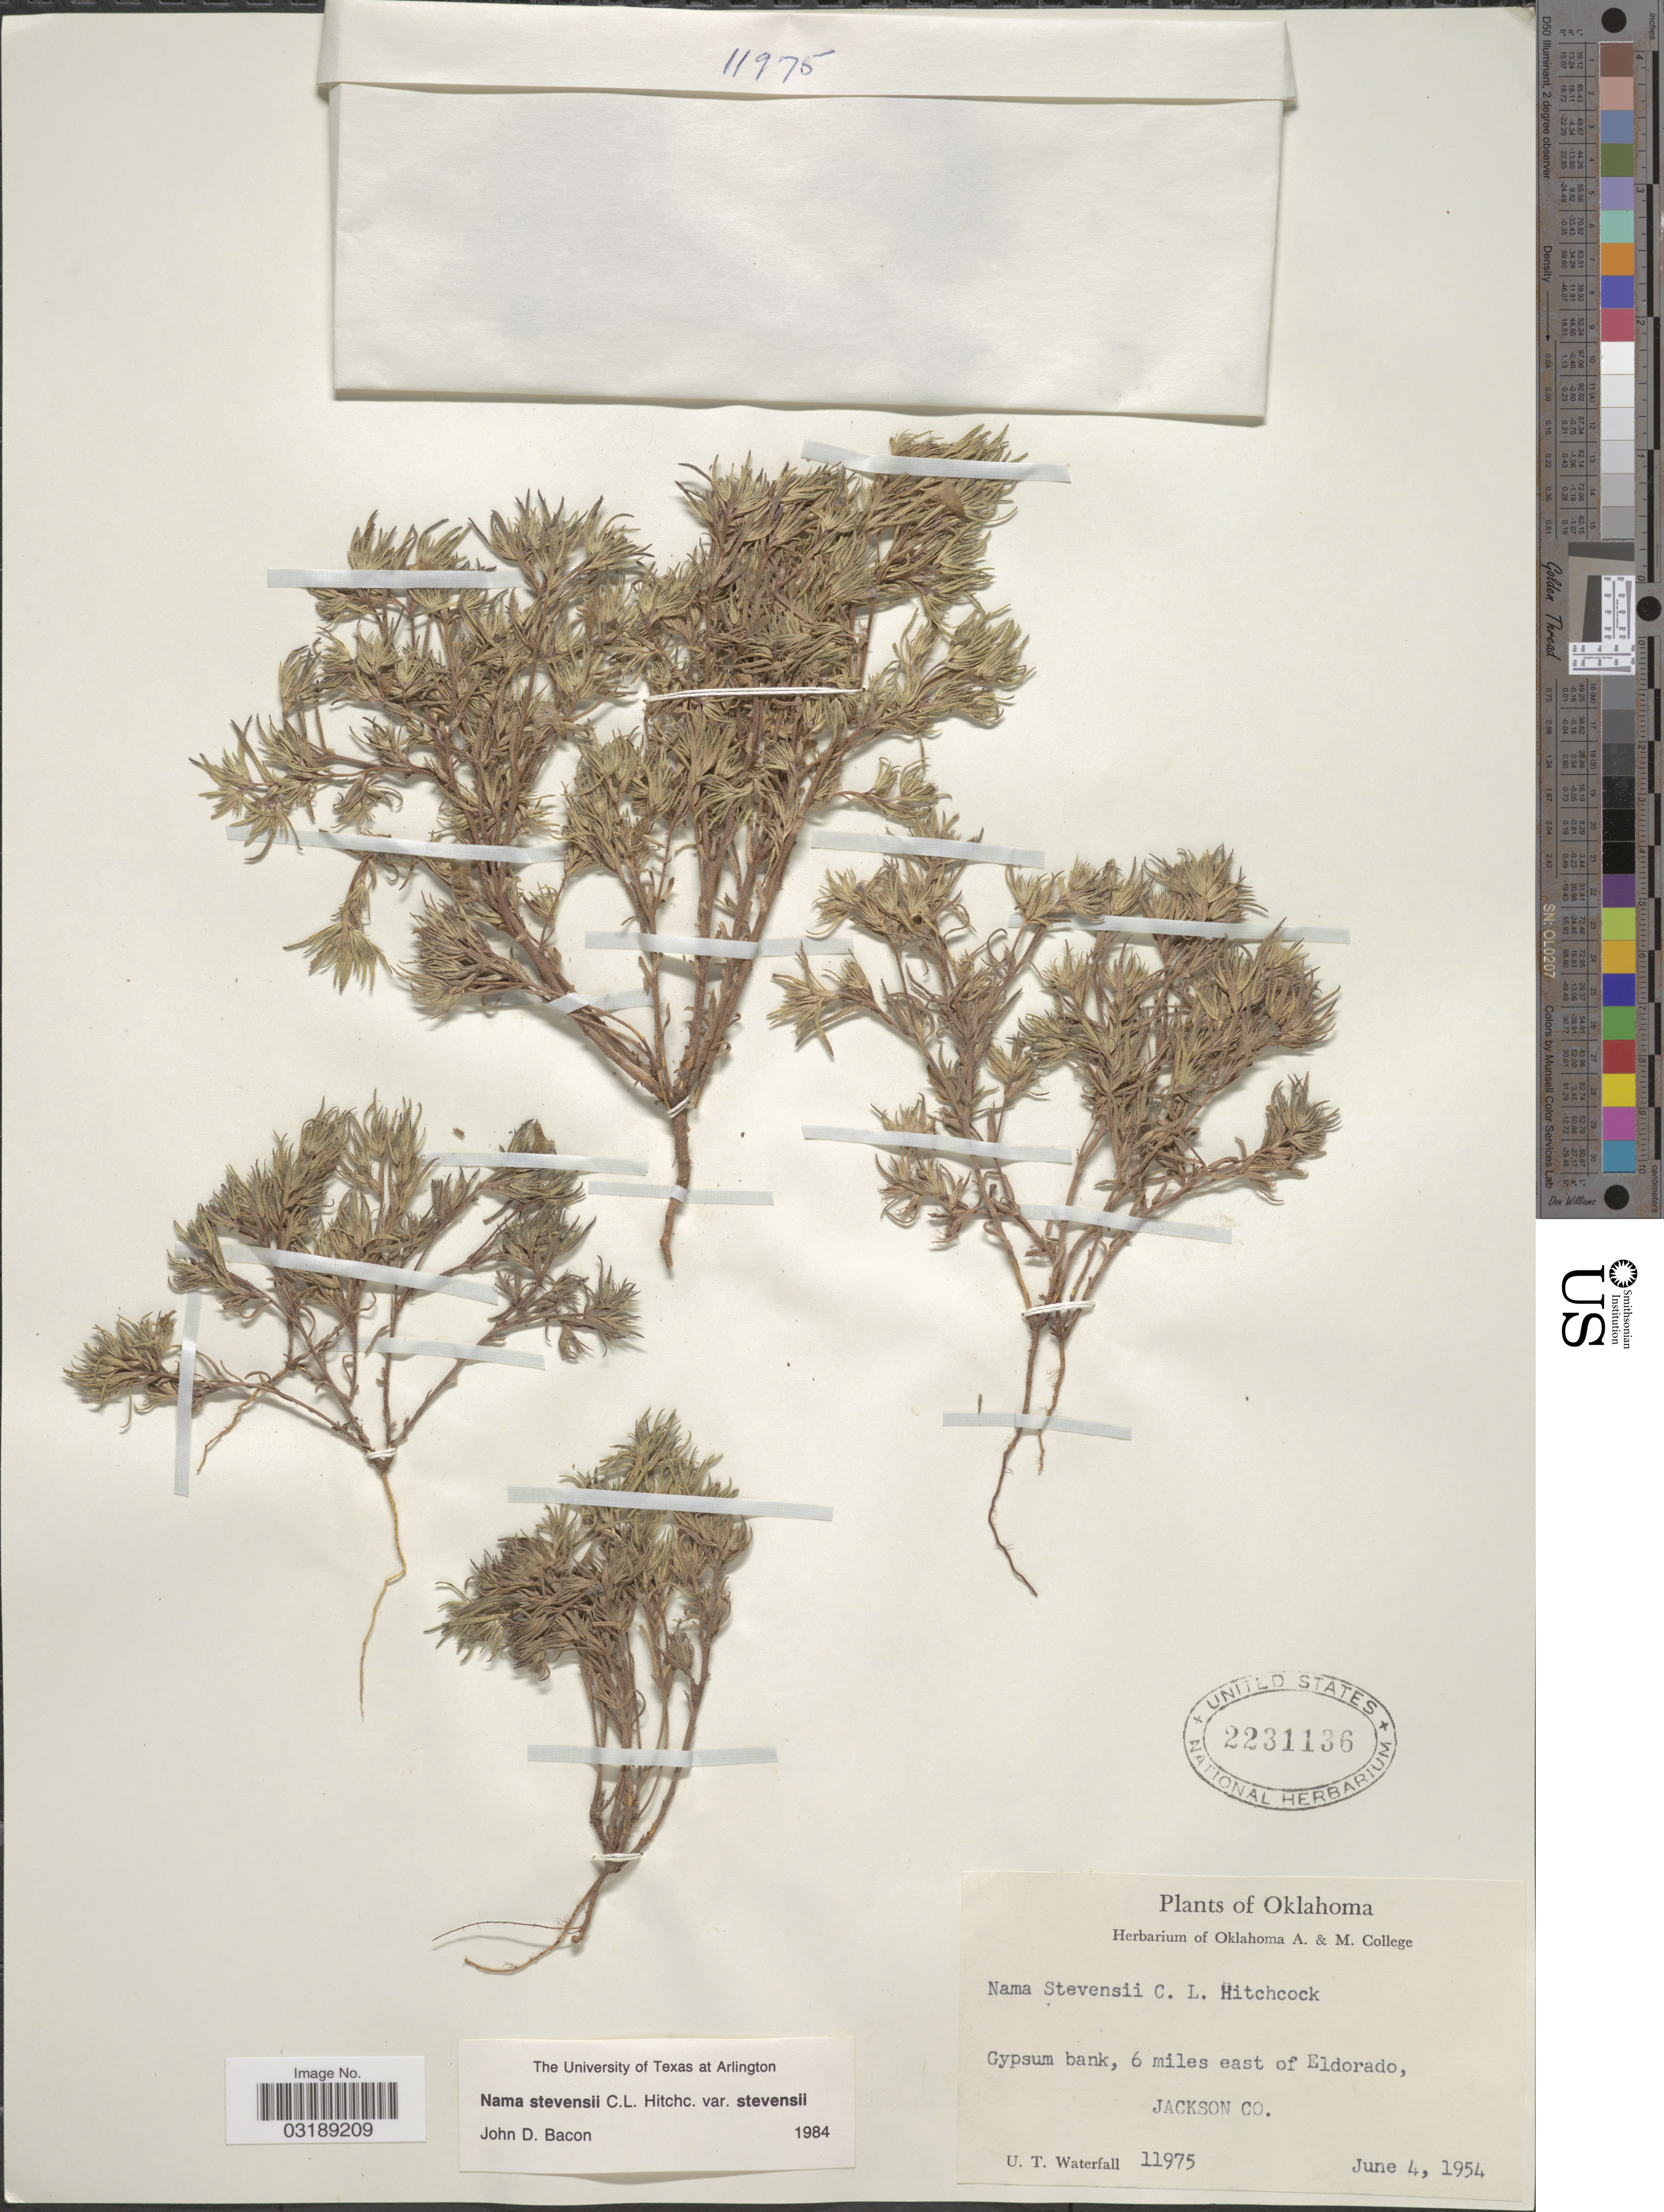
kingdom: Plantae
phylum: Tracheophyta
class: Magnoliopsida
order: Boraginales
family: Namaceae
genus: Nama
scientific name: Nama stevensii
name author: C.L. Hitchc.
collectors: U. T. Waterfall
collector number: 11975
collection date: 1954-06-04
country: United States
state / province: Oklahoma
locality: Gypsum bank, 6 miles east of Eldorado, Jackson Co.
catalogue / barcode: US 2231136